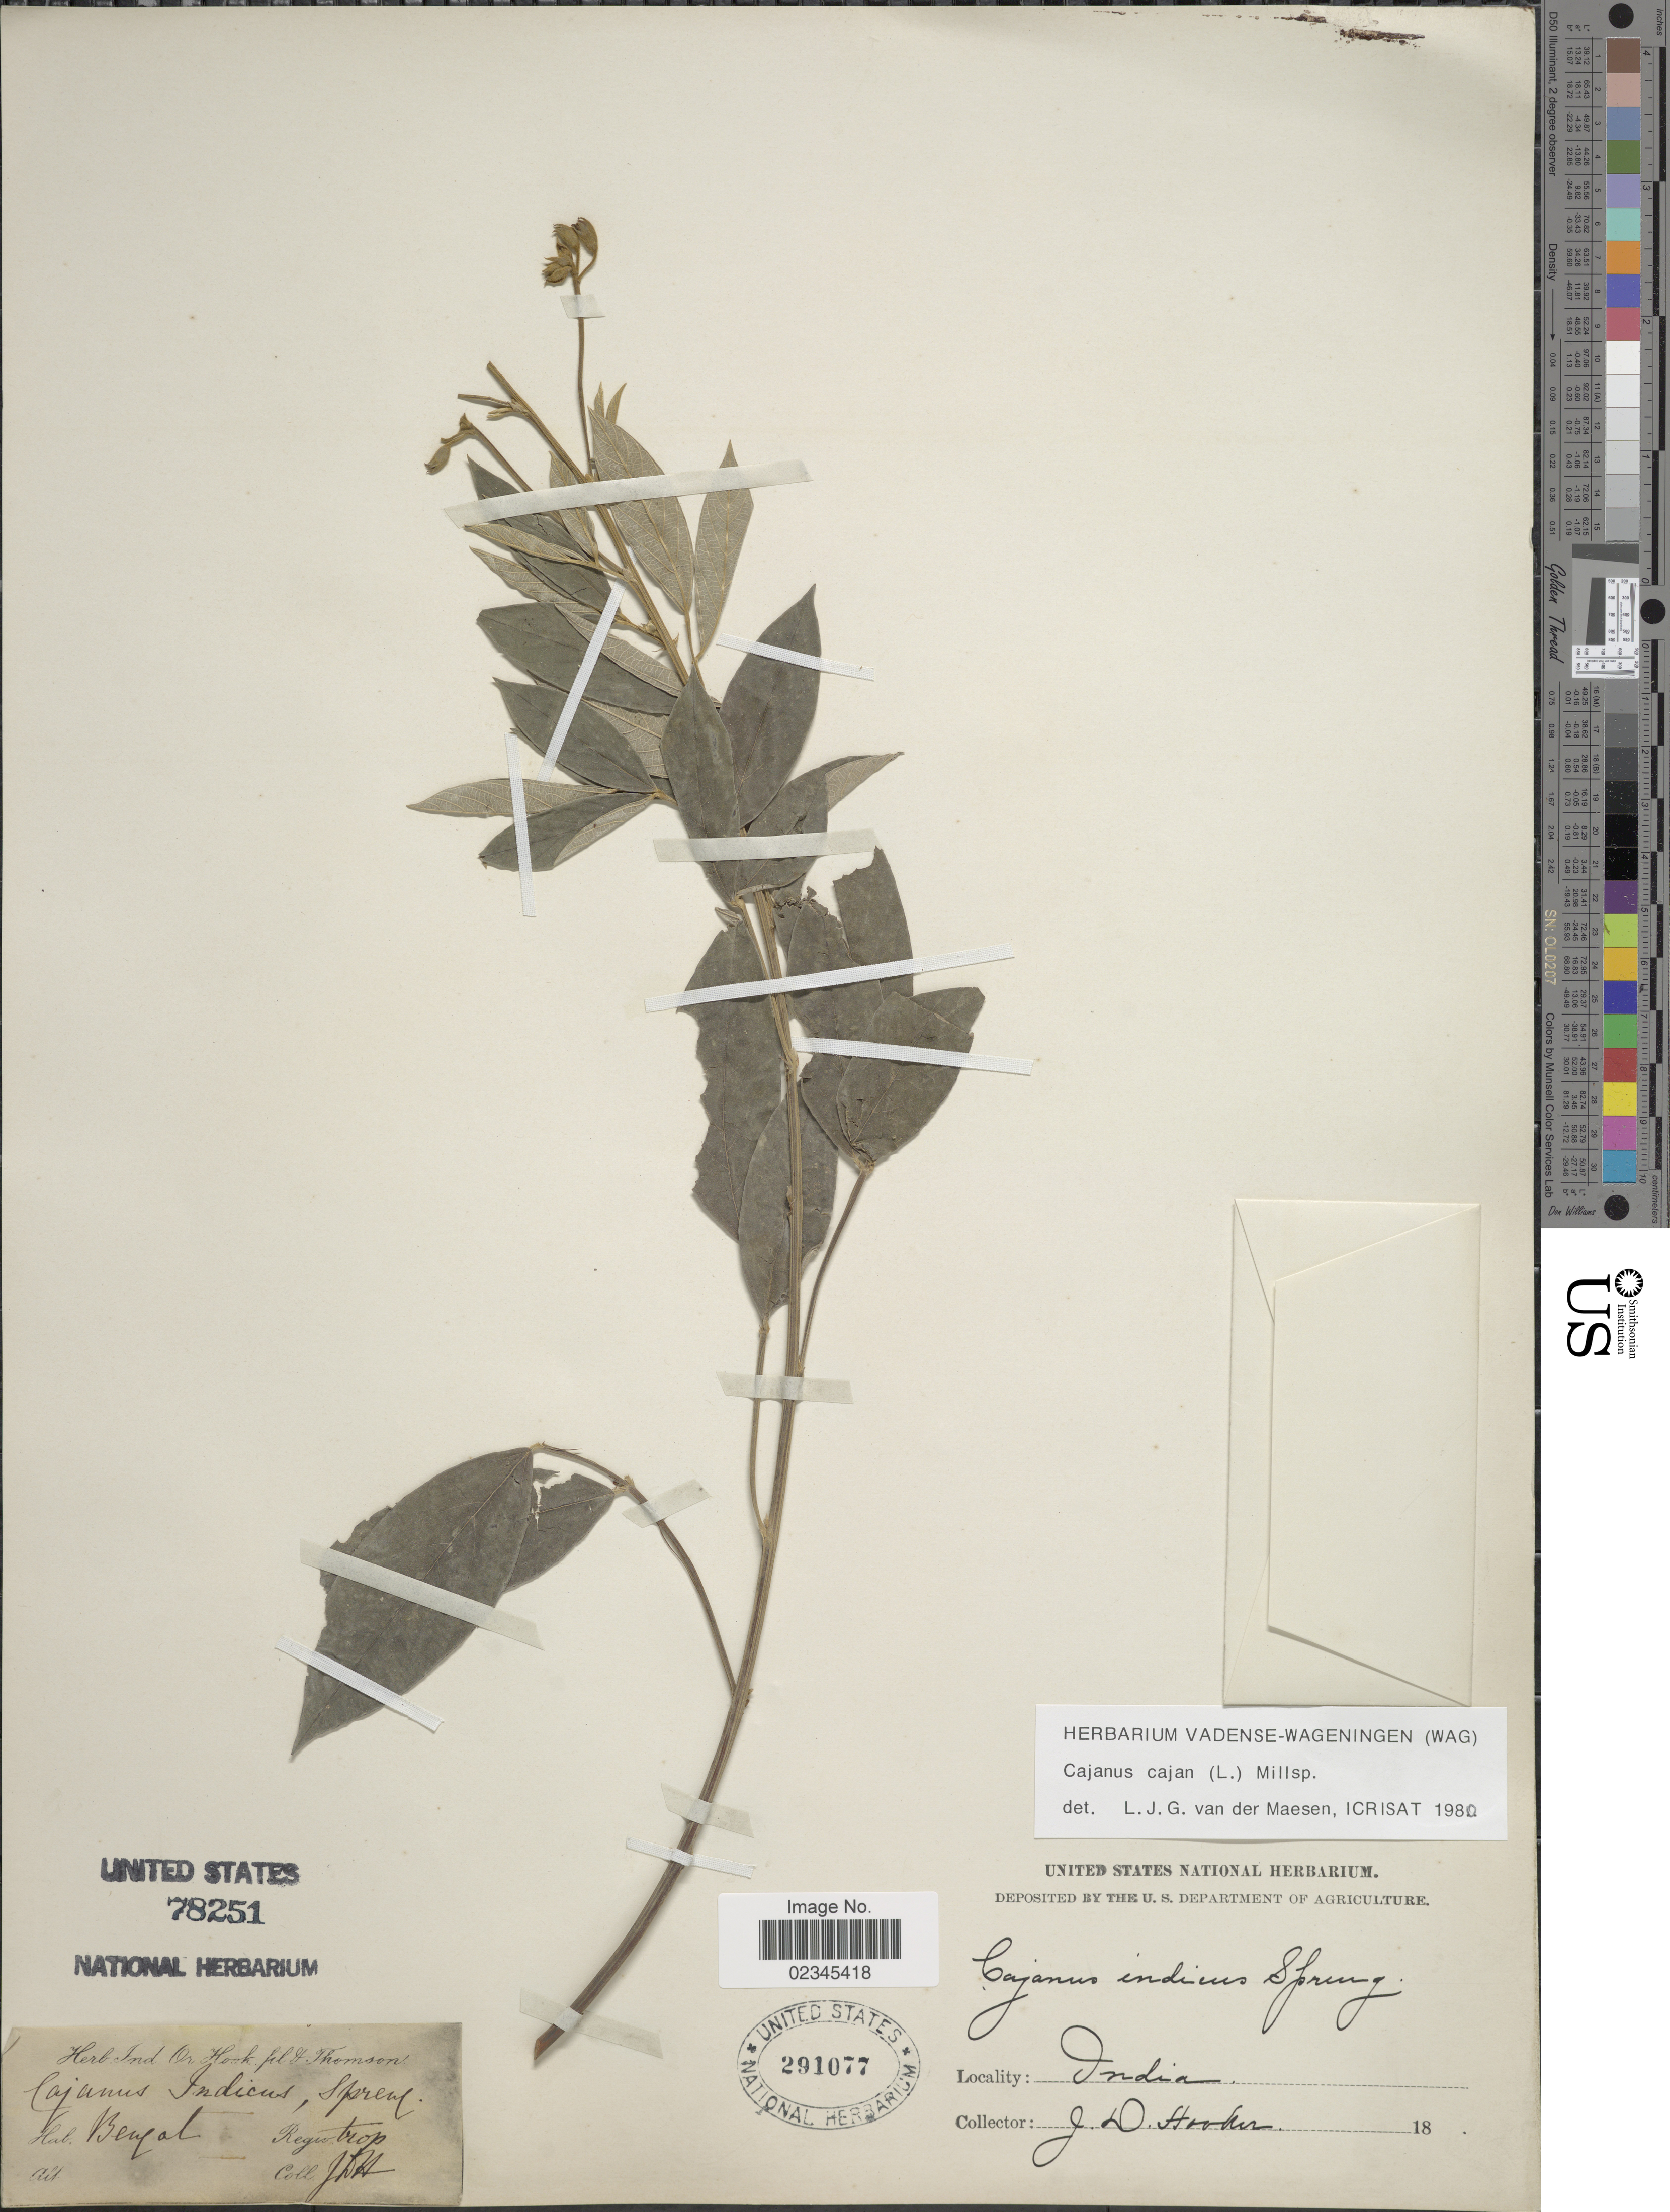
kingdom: Plantae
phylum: Tracheophyta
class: Magnoliopsida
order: Fabales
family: Fabaceae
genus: Cajanus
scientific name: Cajanus cajan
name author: (L.) Huth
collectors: J. D. Hooker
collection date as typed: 18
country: India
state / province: West Bengal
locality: Bengal Regio trop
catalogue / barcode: US 291077